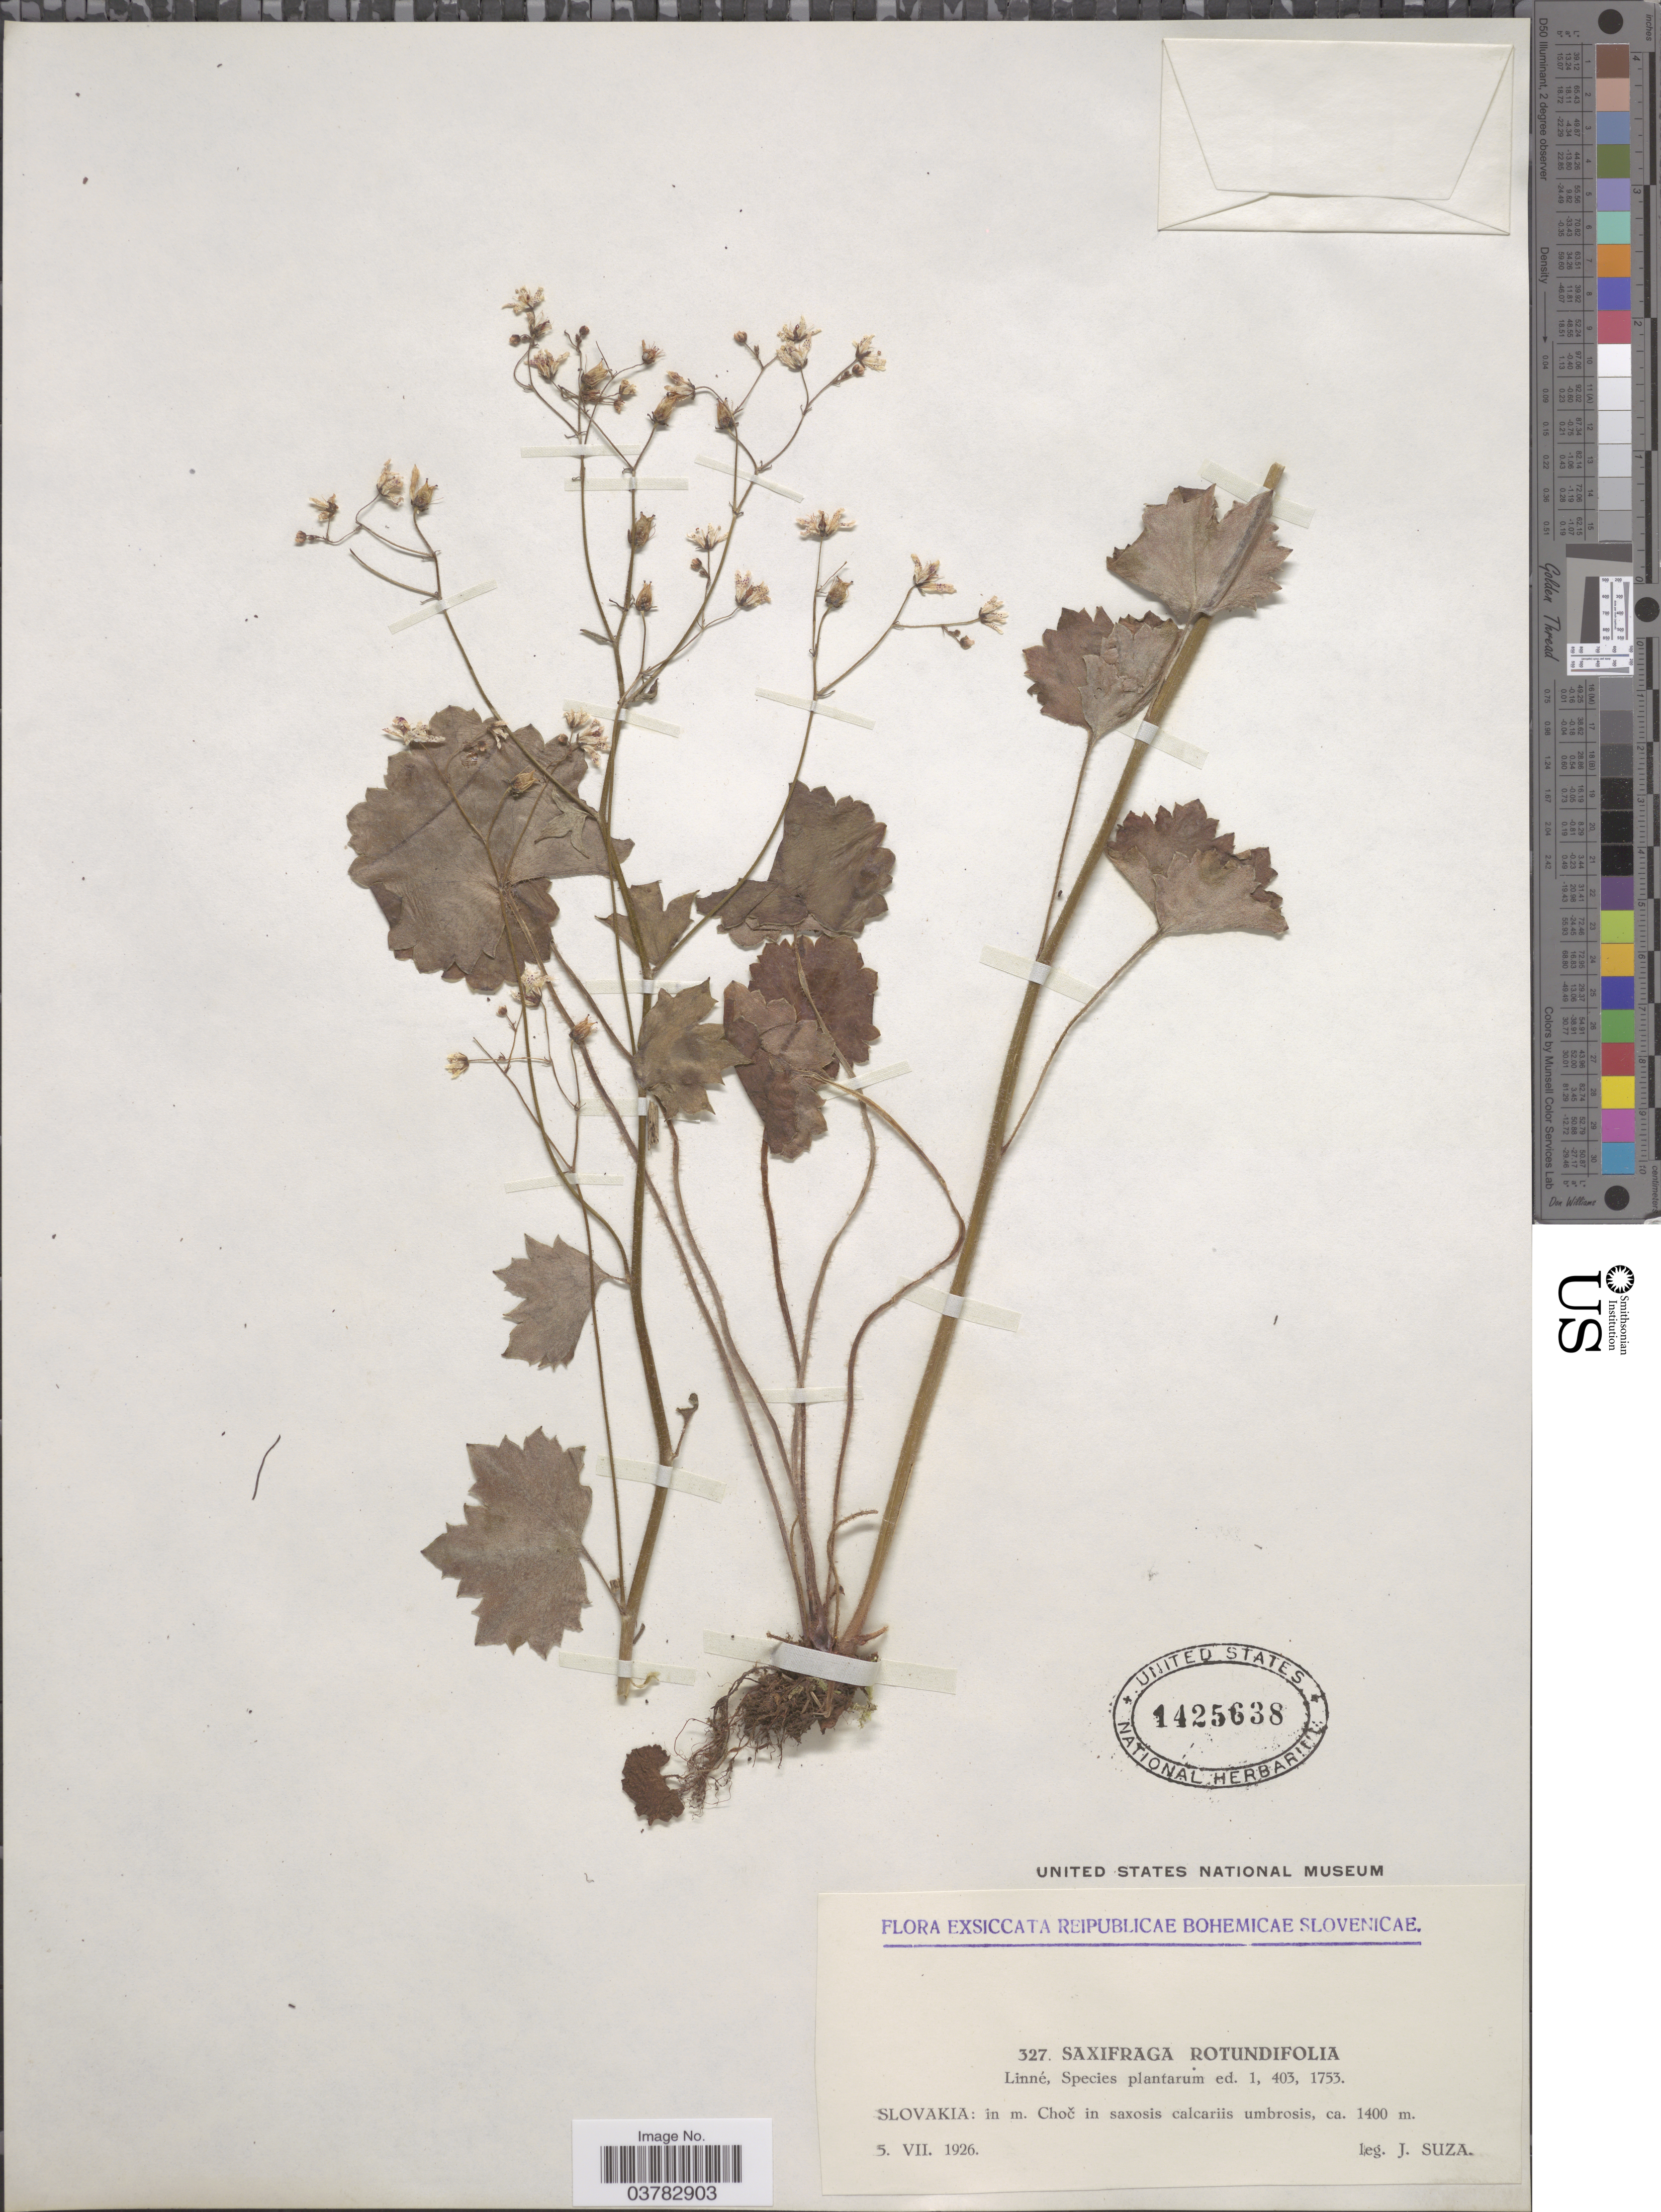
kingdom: Plantae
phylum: Tracheophyta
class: Magnoliopsida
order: Saxifragales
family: Saxifragaceae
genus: Saxifraga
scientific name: Saxifraga rotundifolia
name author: L.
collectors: J. Suza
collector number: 327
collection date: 1926-07-05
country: Slovakia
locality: Slovakia: in m. Choč in saxosis calcariis umbrosis.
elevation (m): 1400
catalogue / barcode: US 1425638